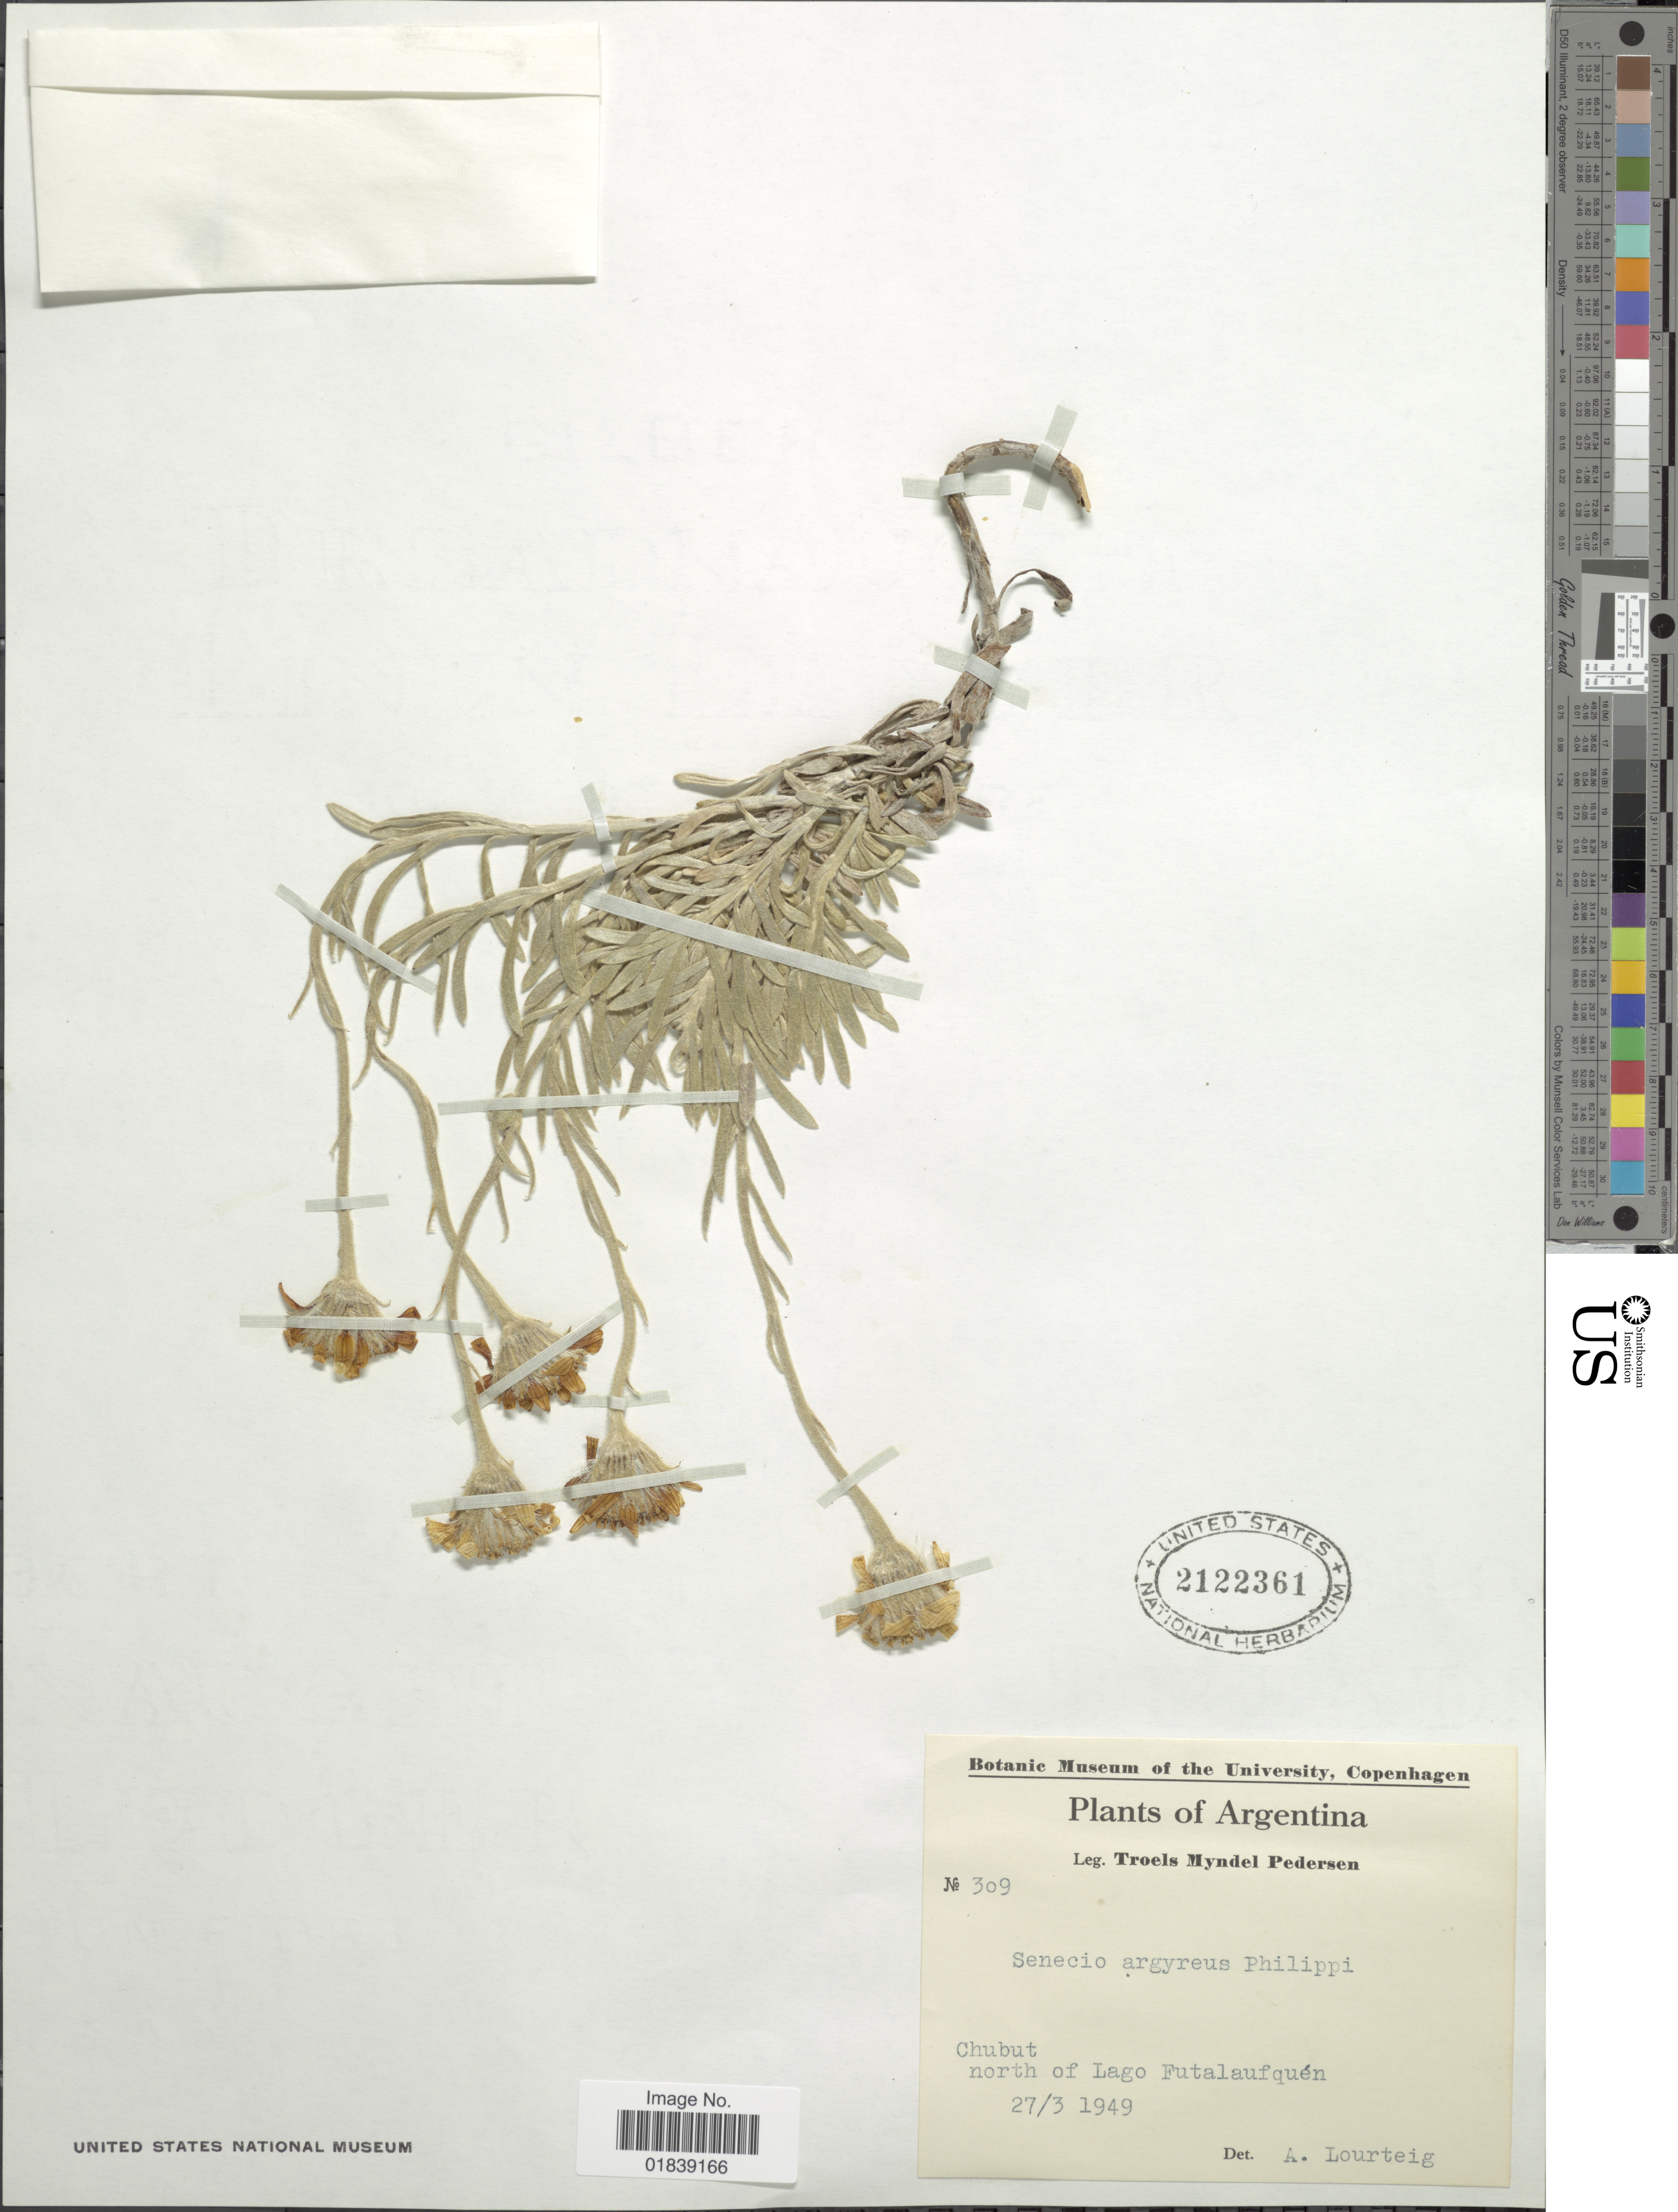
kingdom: Plantae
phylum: Tracheophyta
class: Magnoliopsida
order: Asterales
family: Asteraceae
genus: Senecio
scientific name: Senecio argyreus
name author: Phil.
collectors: T. Pederson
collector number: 309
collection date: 1949-03-27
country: Argentina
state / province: Chubut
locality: North of Lago Futalaufquen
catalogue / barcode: US 2122361